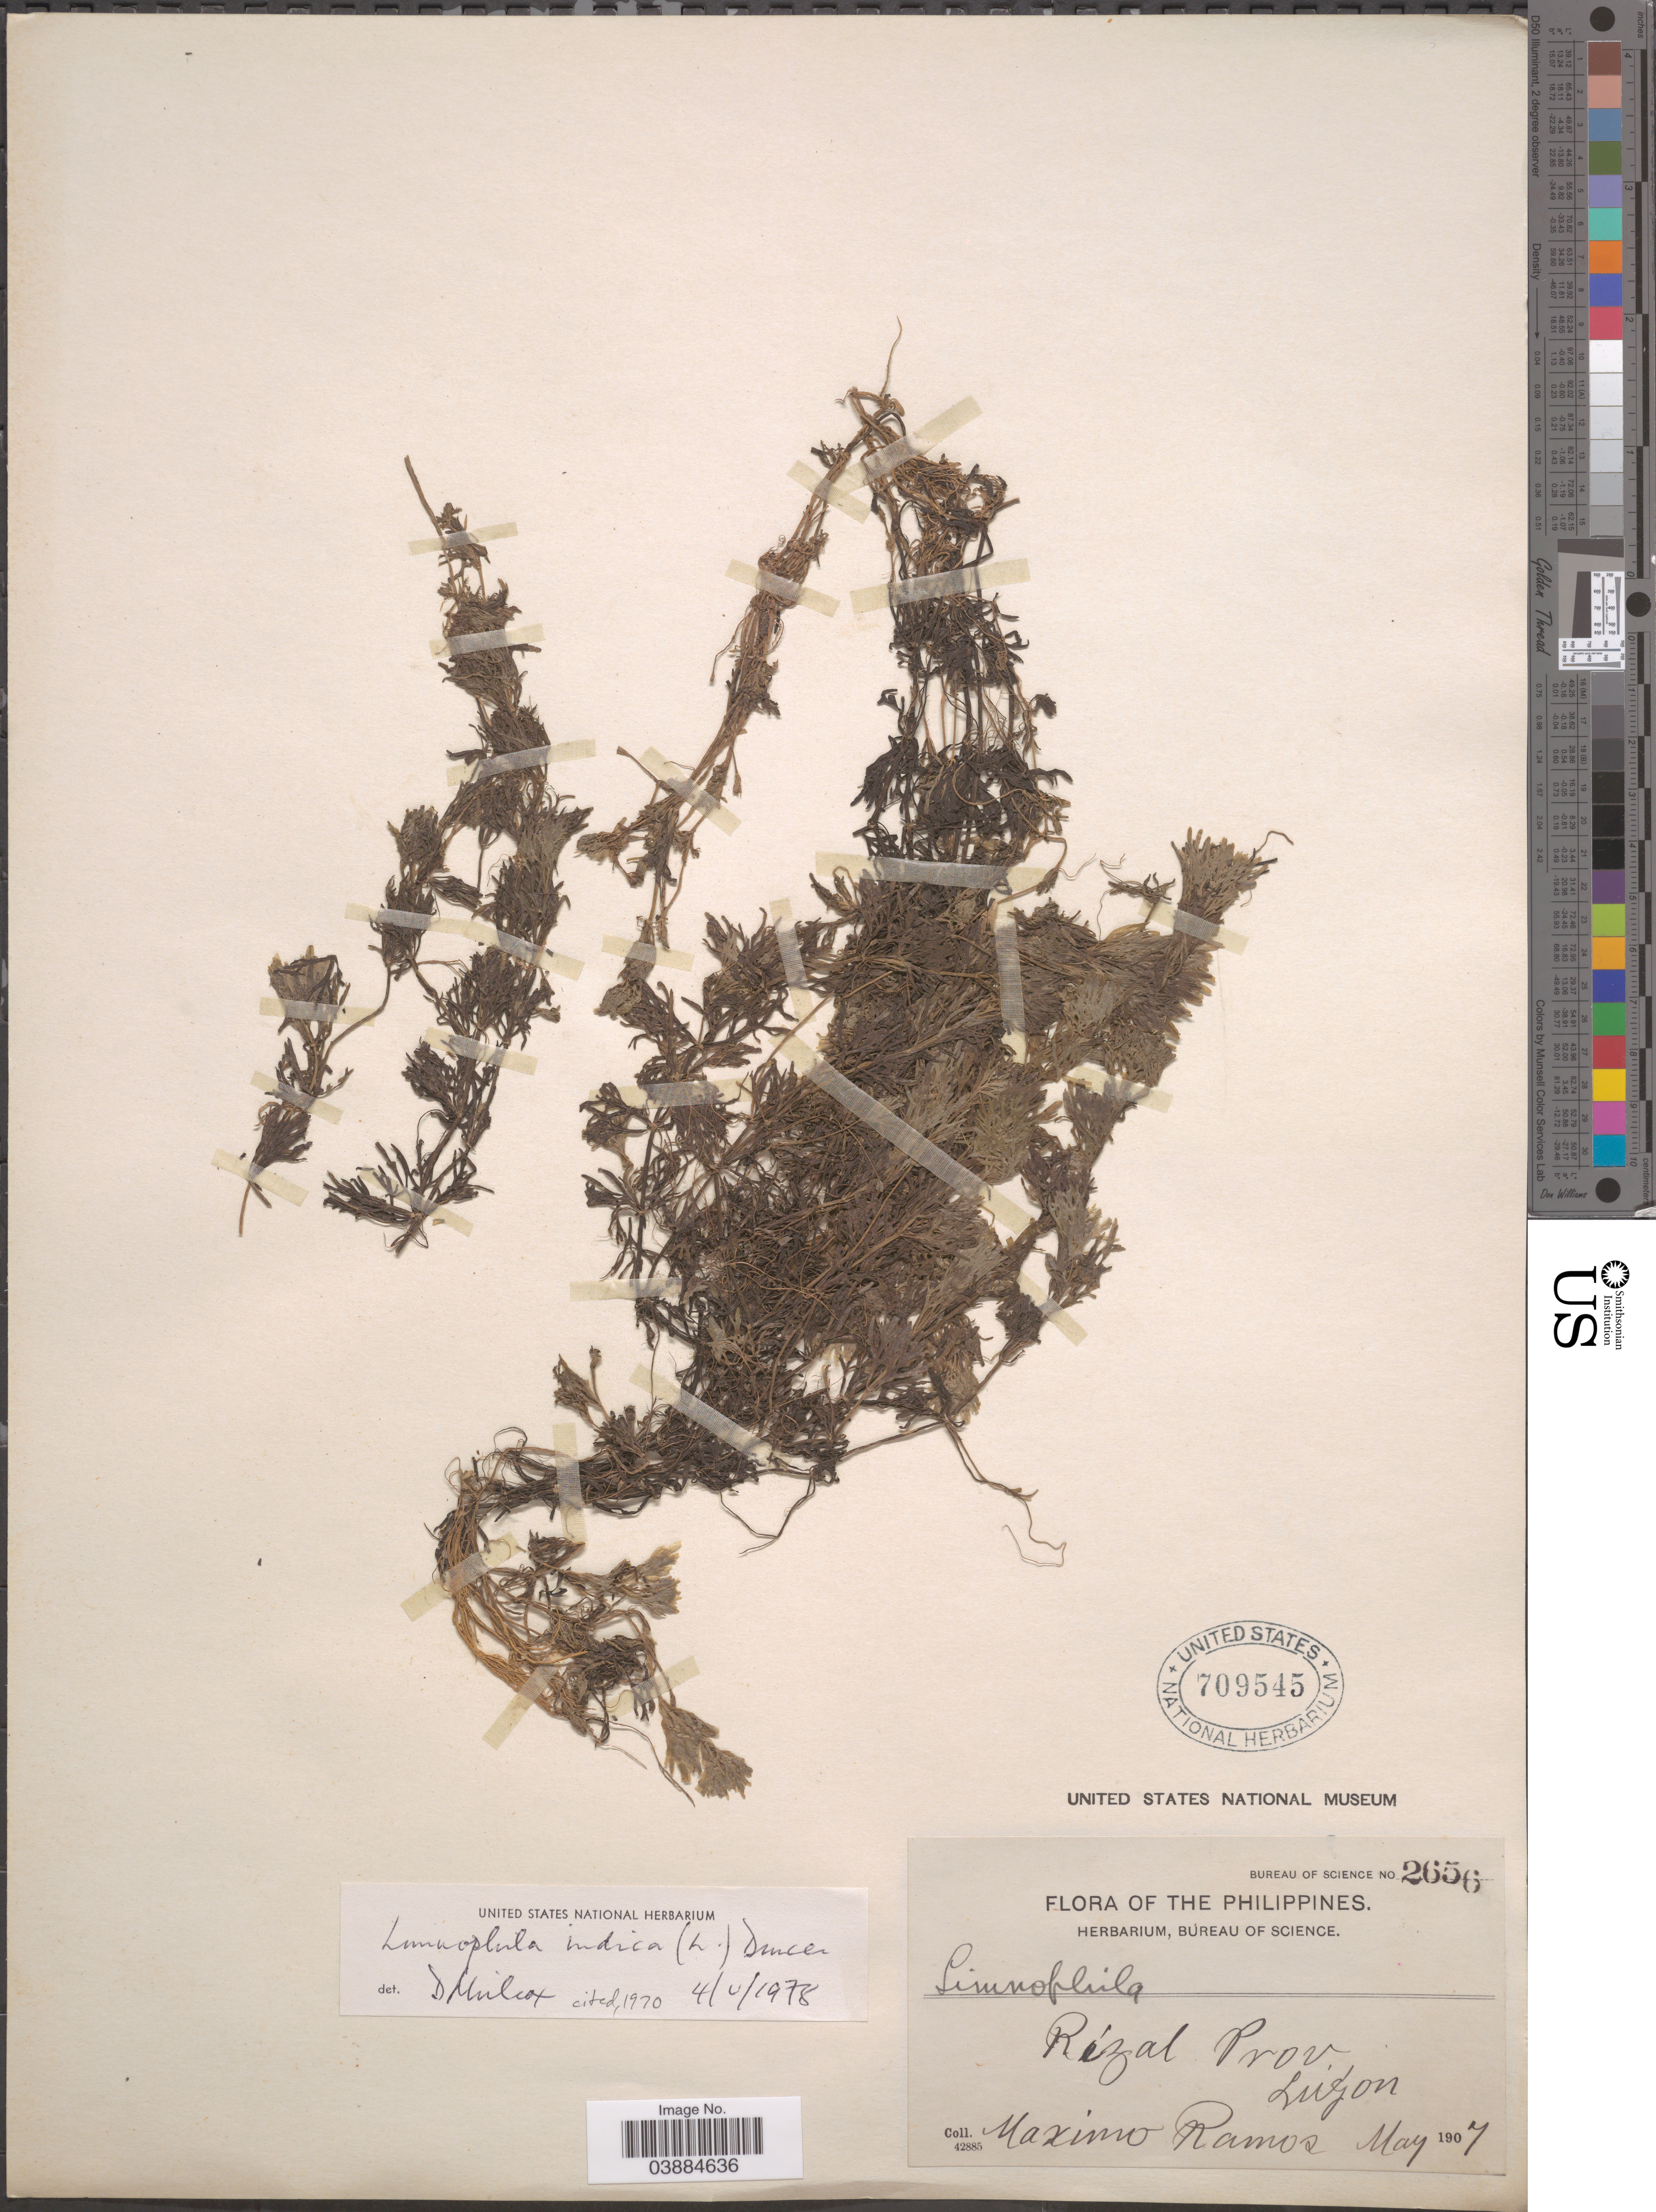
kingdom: Plantae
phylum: Tracheophyta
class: Magnoliopsida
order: Lamiales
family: Plantaginaceae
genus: Limnophila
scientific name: Limnophila indica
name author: (L.) Druce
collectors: M. Ramos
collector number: Bureau of Science 2656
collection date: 1907-05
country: Philippines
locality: Rizal Prov. Luzon.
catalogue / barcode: US 709545